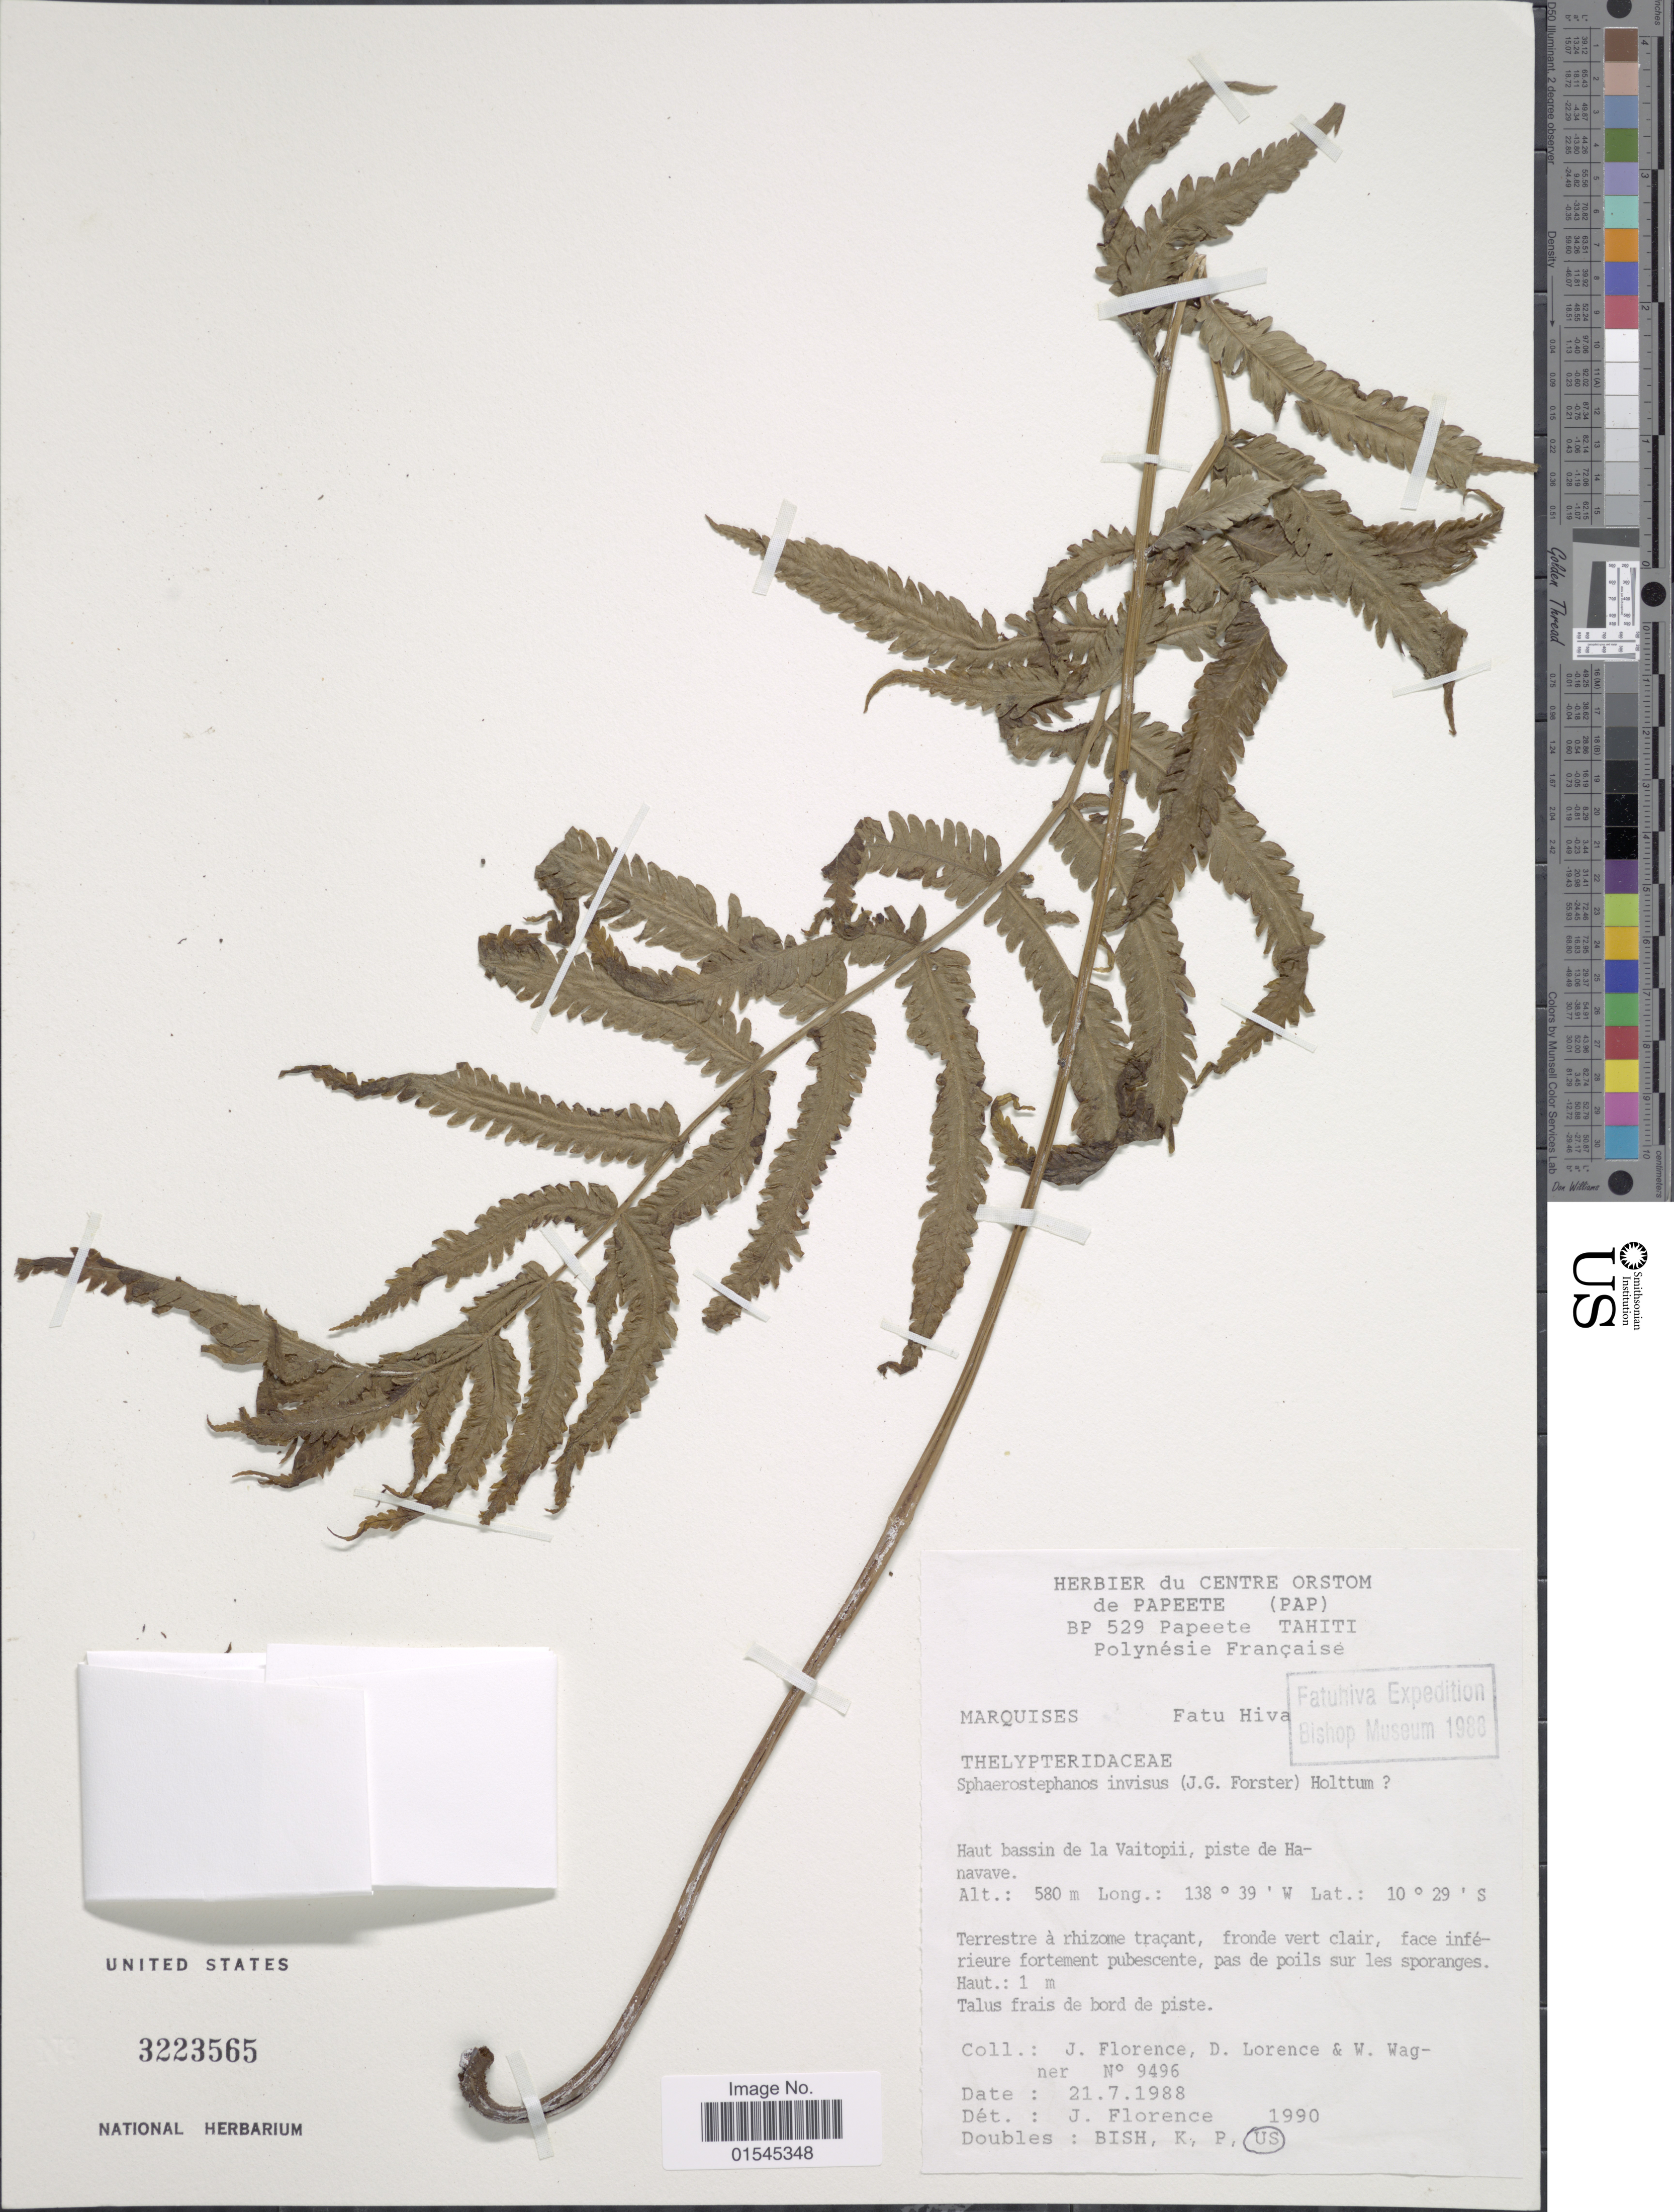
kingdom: Plantae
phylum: Tracheophyta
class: Polypodiopsida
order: Polypodiales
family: Thelypteridaceae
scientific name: Sphaerostephanos invisus x Plesioneuron marquesicum Holttum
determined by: Florence, J.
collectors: J. Florence, D. Lorence & W. L. Wagner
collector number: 9496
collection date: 1988-07-21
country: French Polynesia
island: Fatu Hiva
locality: Haut bassin de la Vaitopii, piste de Hanavave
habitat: Talus frais de bord de piste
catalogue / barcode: US 3223565